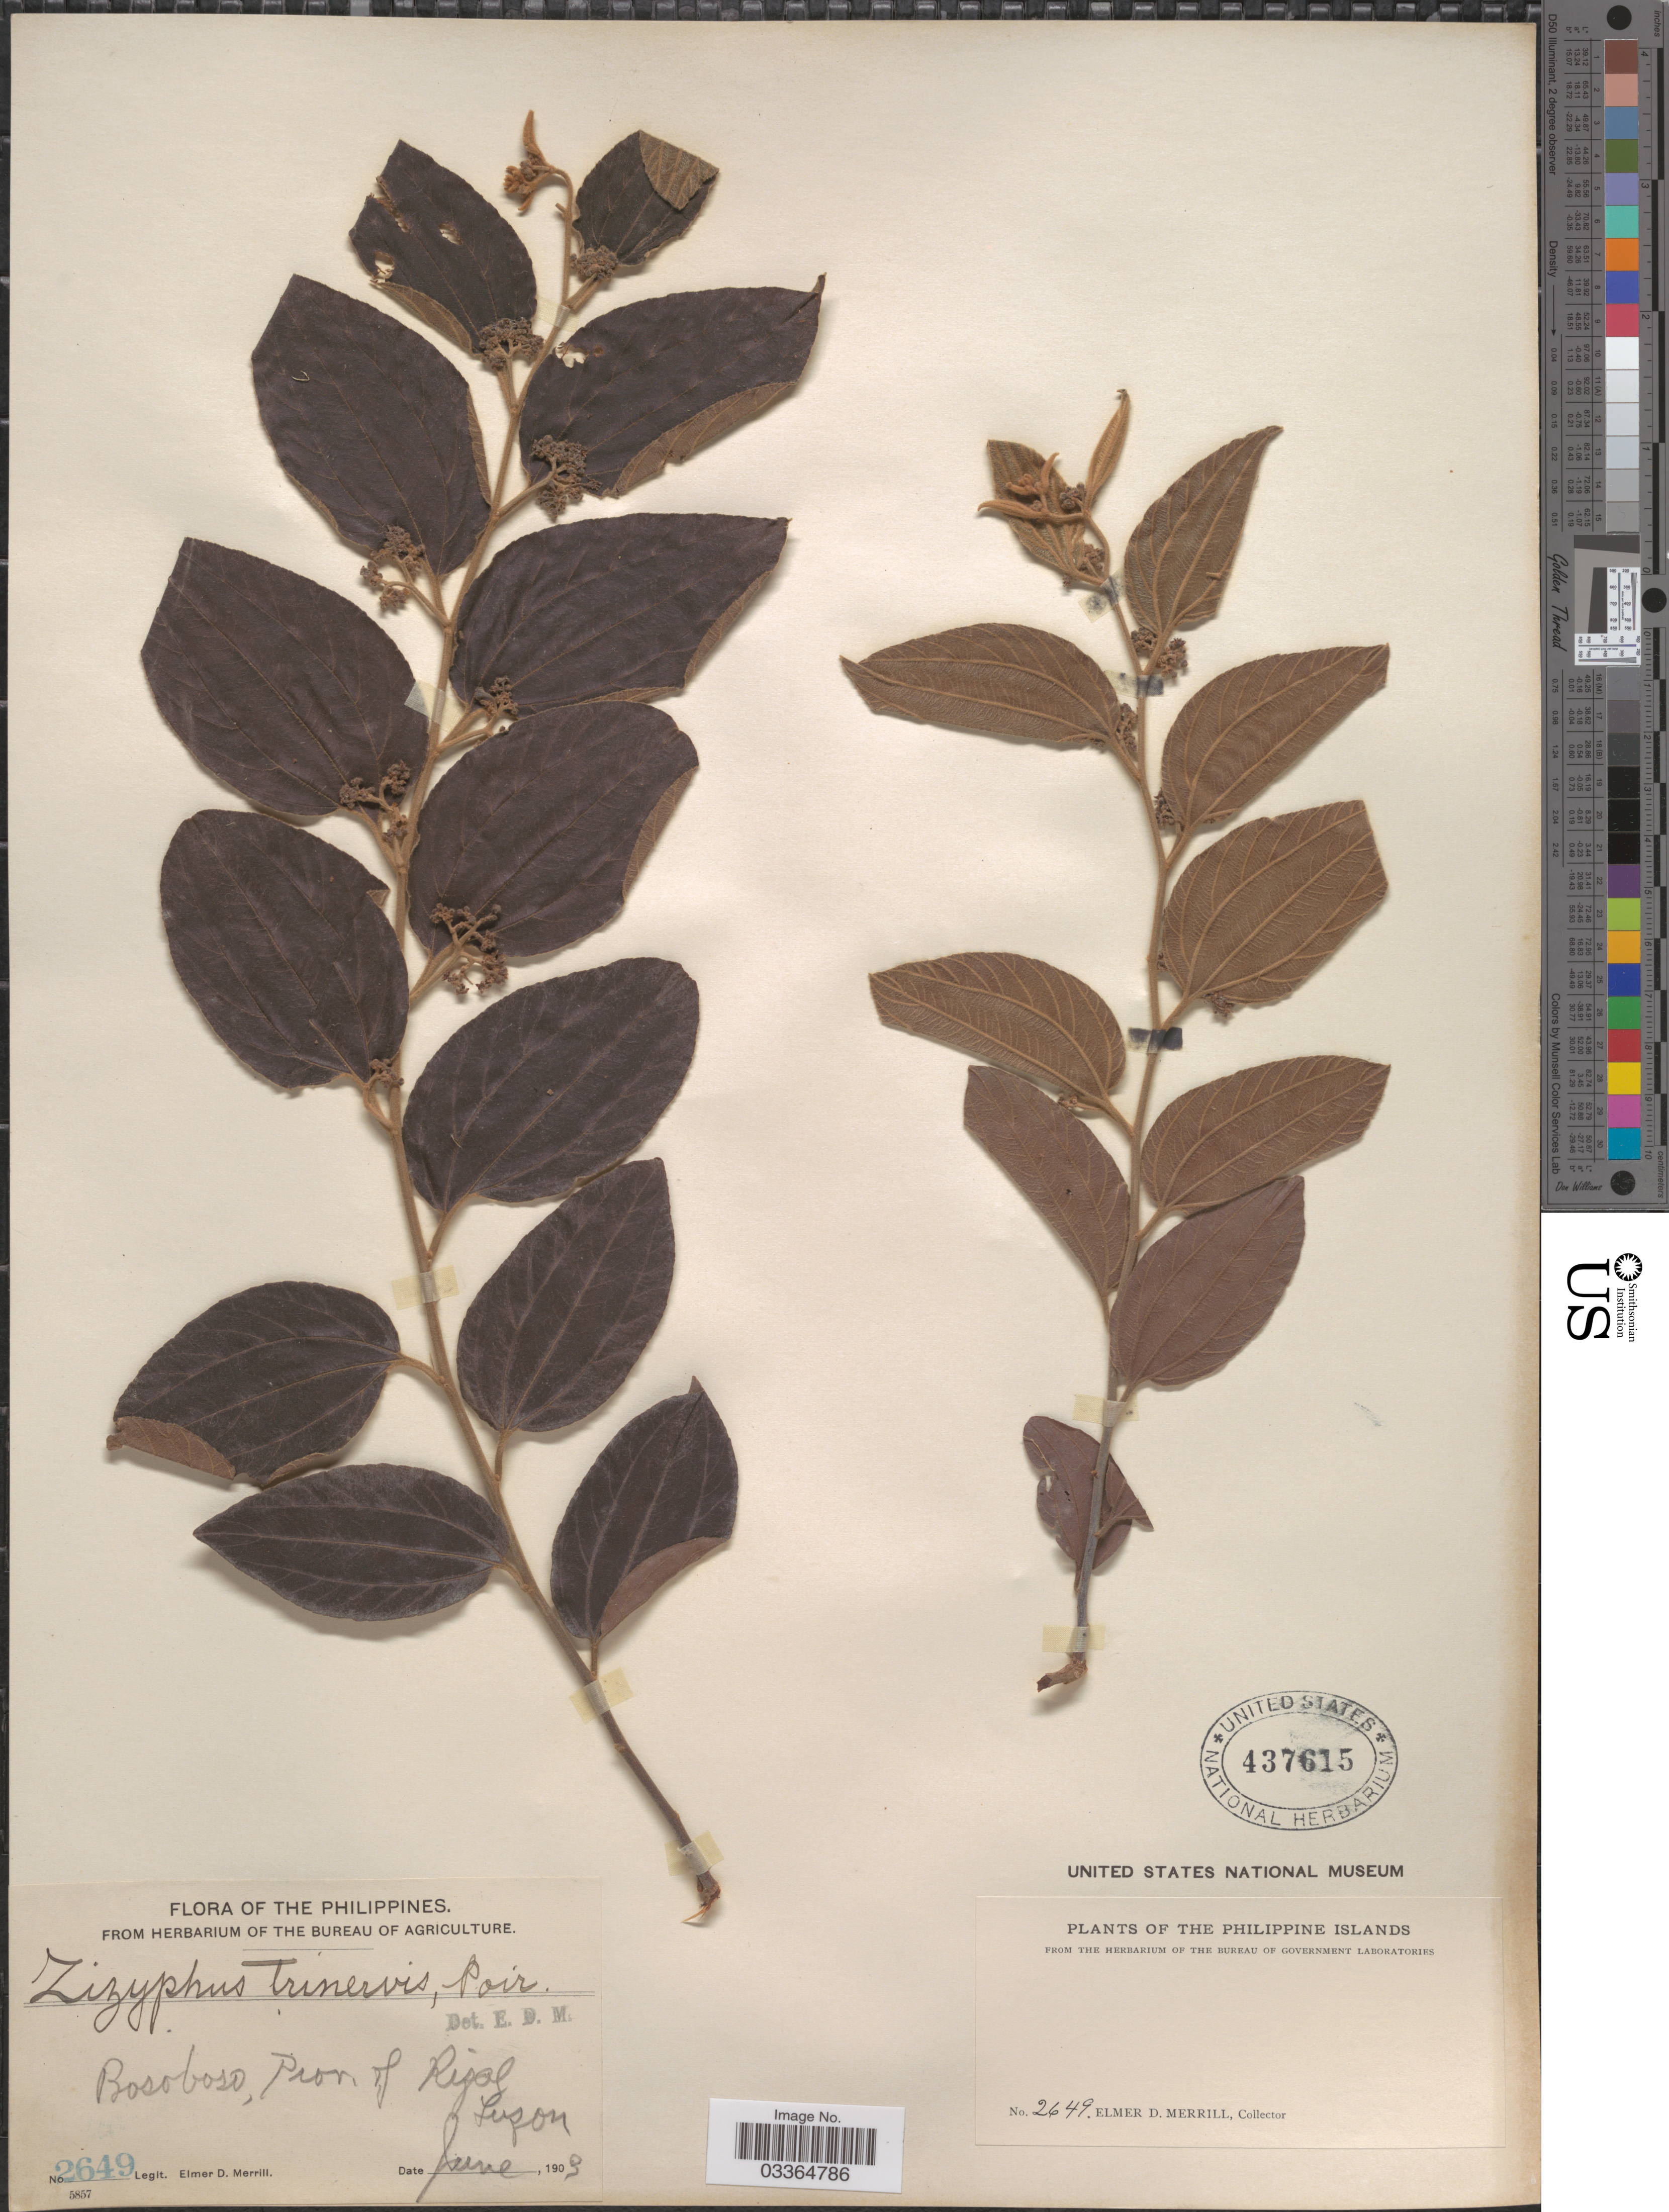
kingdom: Plantae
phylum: Tracheophyta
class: Magnoliopsida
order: Rosales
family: Rhamnaceae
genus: Ziziphus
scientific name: Ziziphus trinervia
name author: (Cav.) Poir.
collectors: E. D. Merrill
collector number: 2649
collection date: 1903-06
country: Philippines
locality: The Philippine Islands. Bosoboso, Prov. of Rizal Luzon.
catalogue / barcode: US 437615